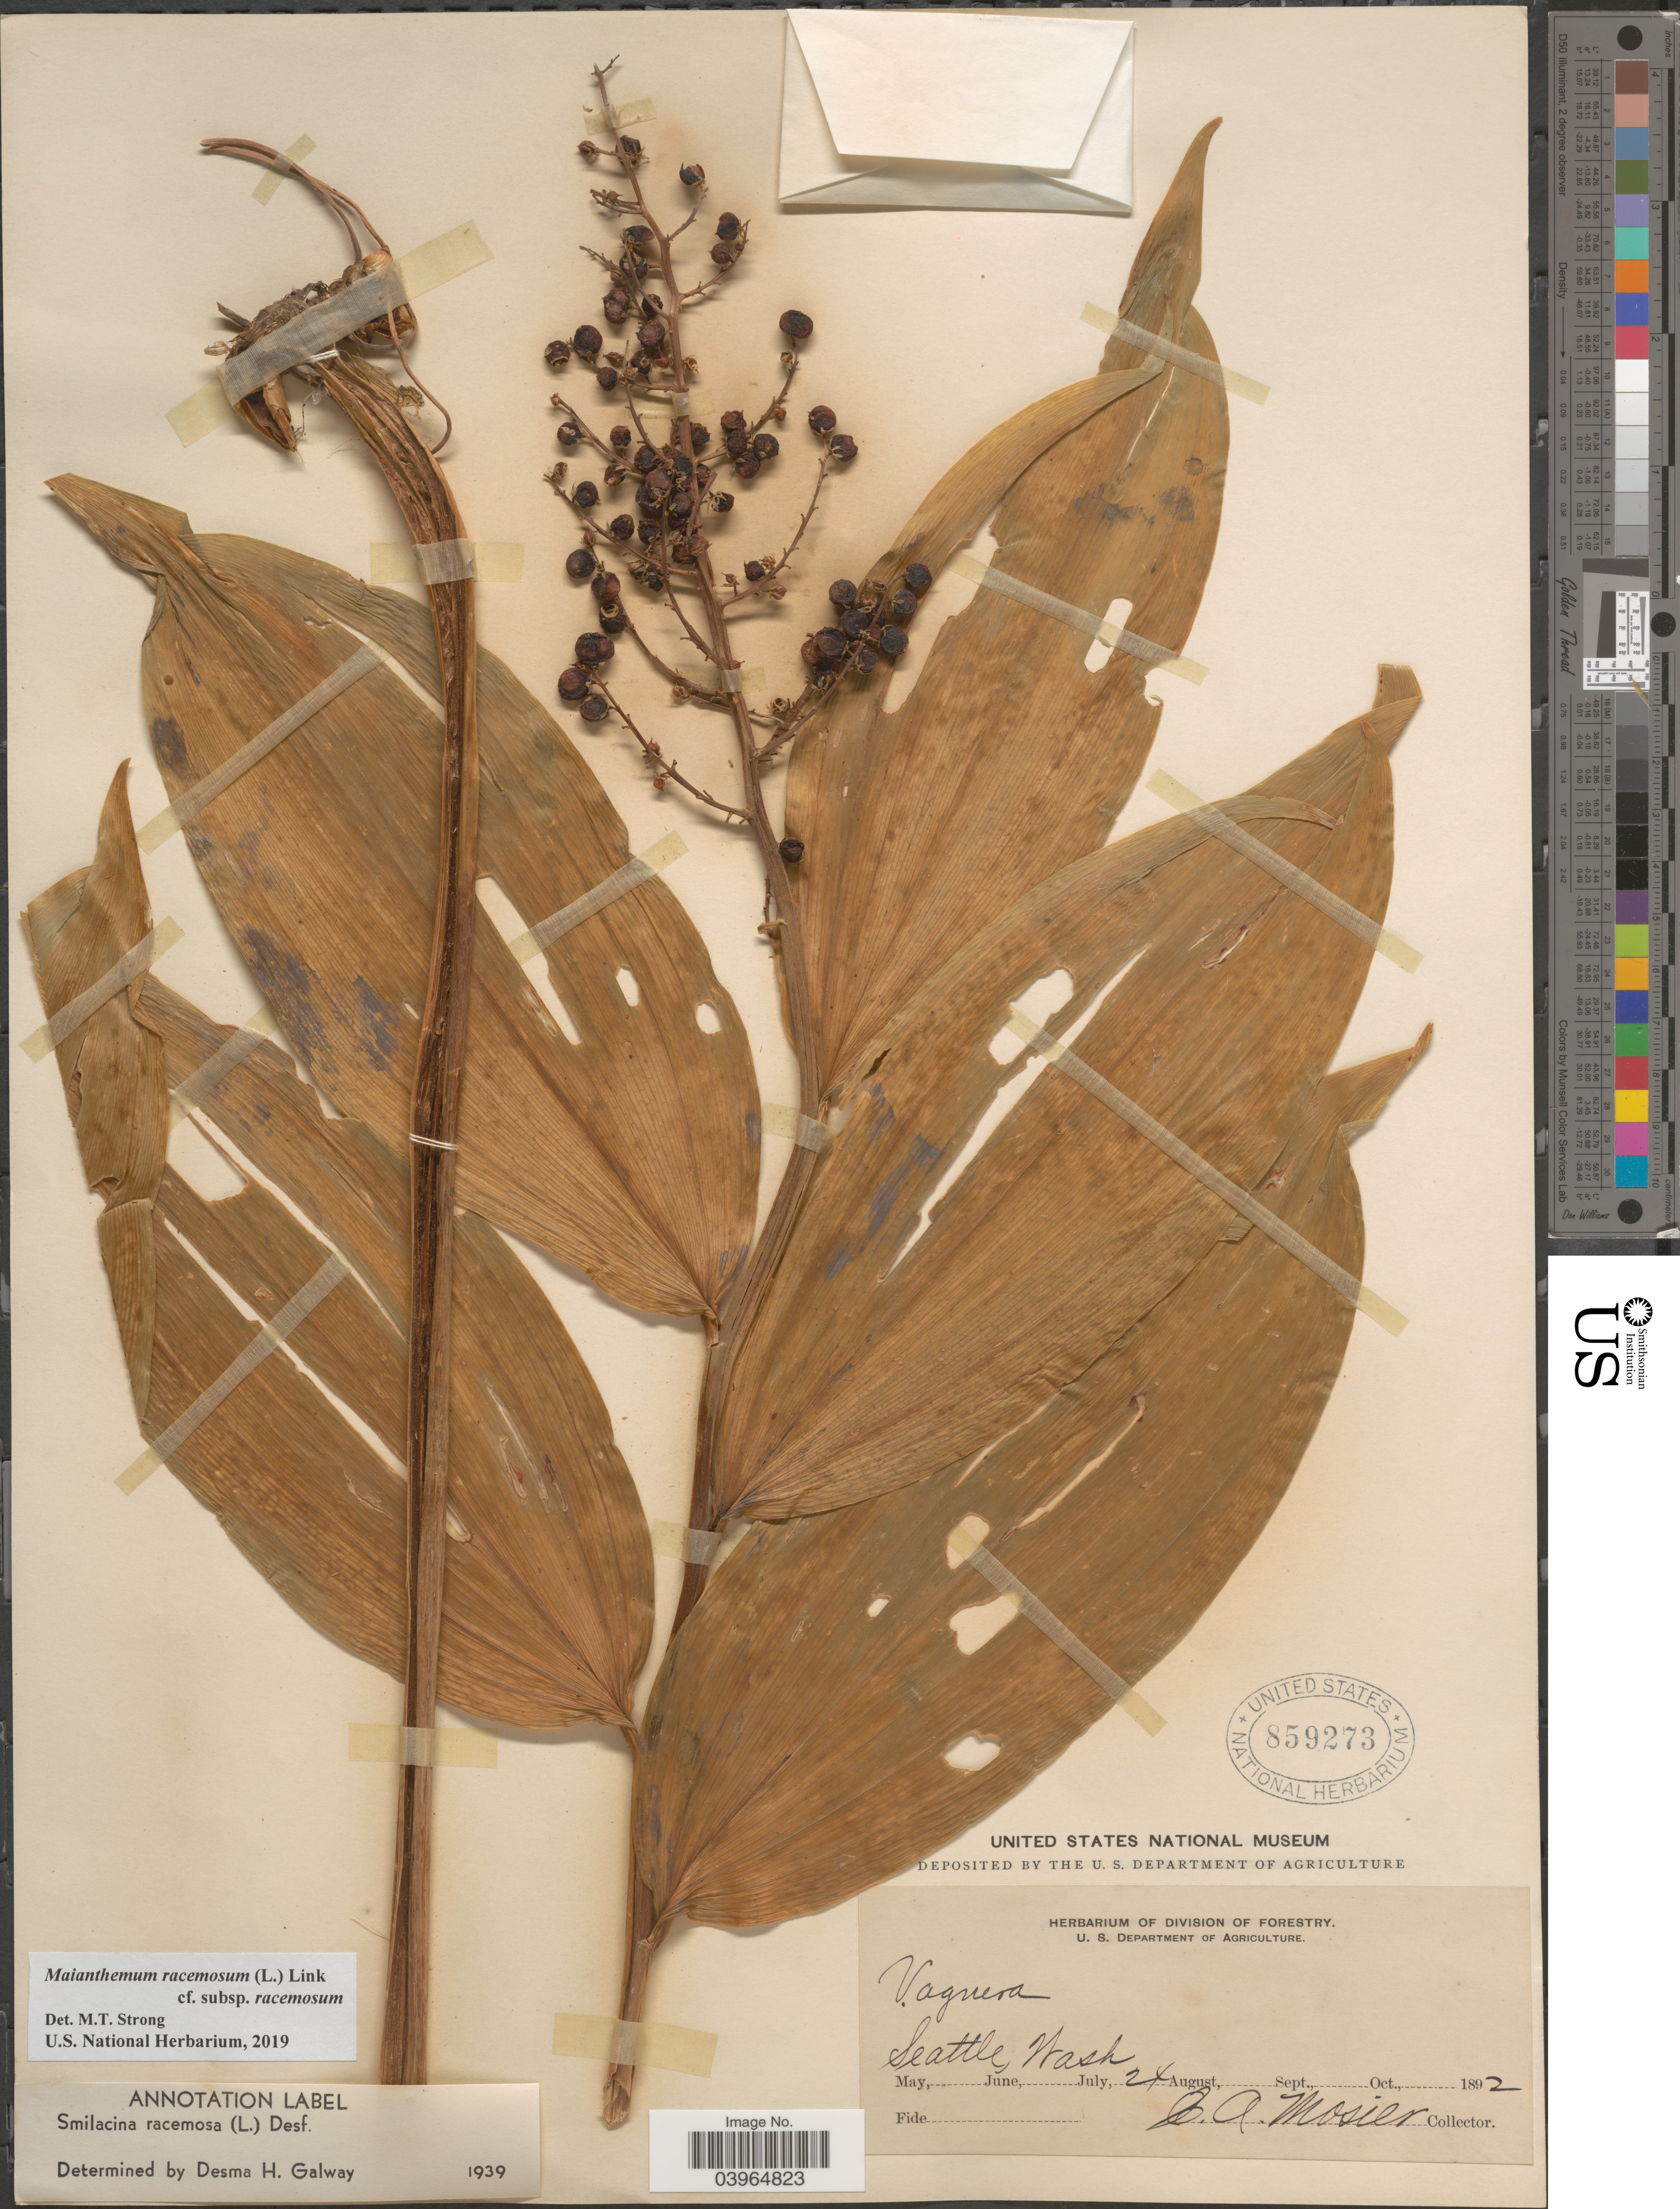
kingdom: Plantae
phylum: Tracheophyta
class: Liliopsida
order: Asparagales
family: Asparagaceae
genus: Maianthemum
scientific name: Maianthemum racemosum subsp. racemosum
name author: (L.) Link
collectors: C. A. Mosier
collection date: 1892-07-24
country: United States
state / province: Washington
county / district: King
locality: Seattle.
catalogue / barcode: US 859273